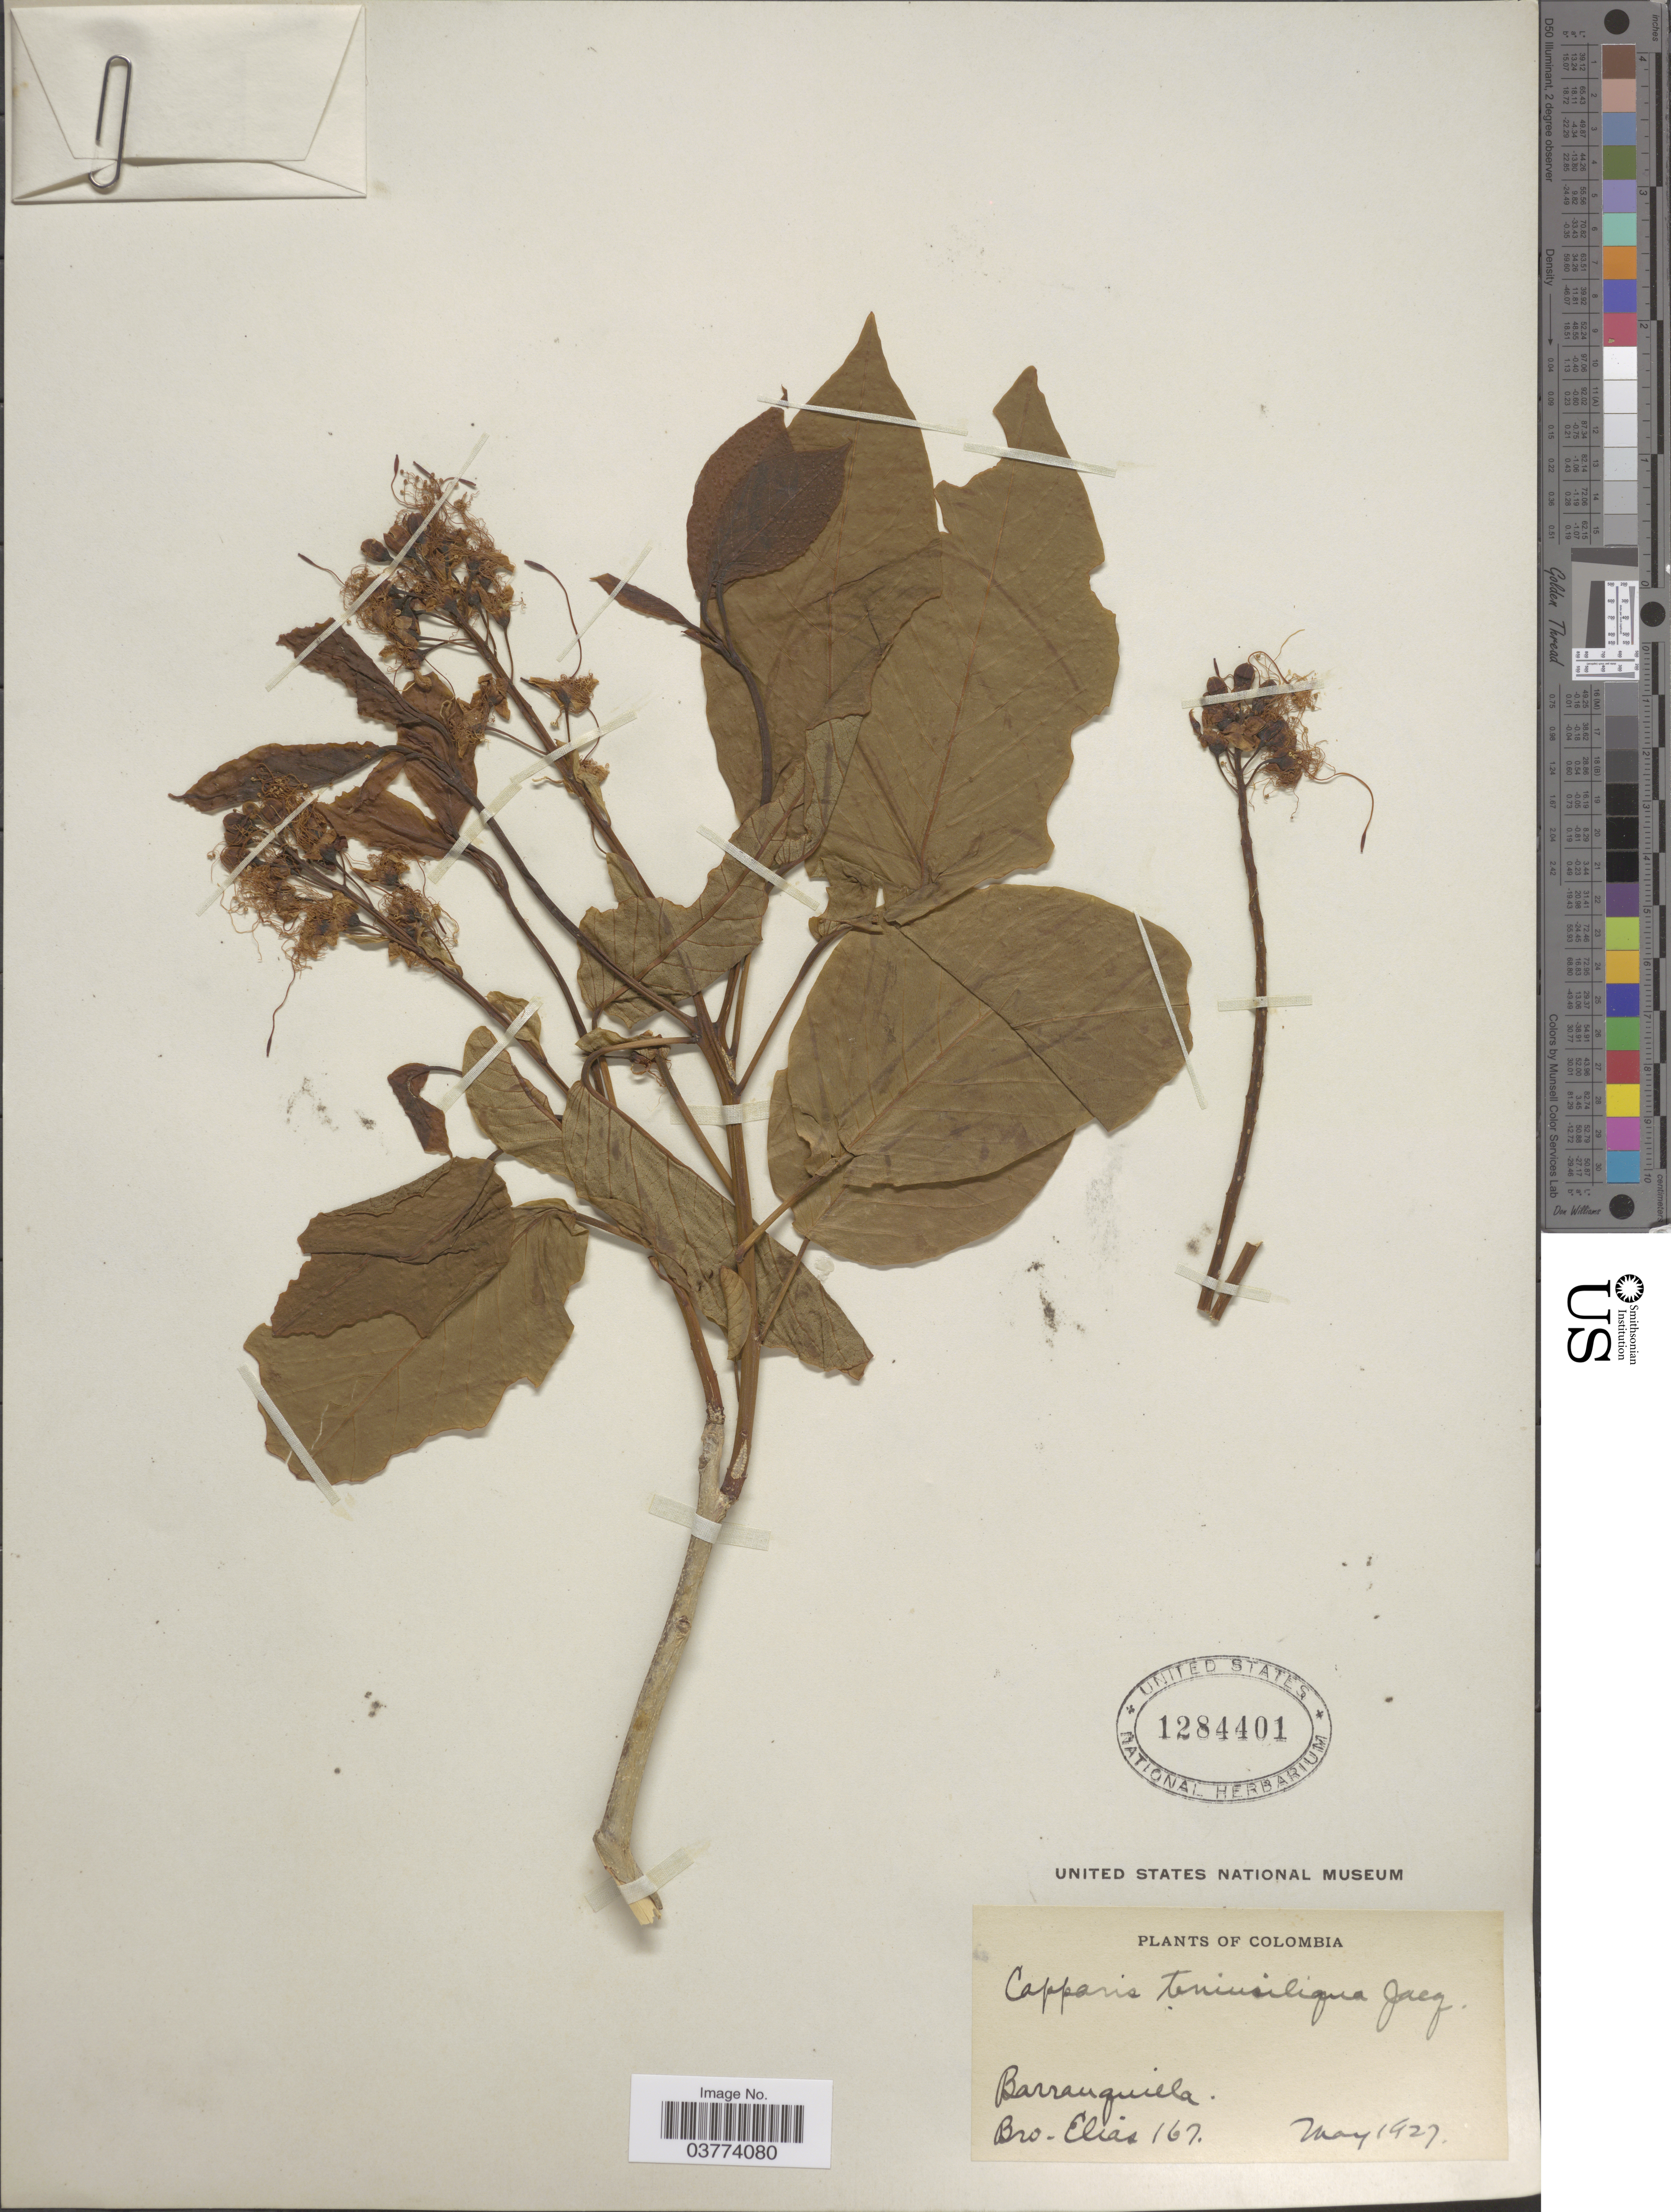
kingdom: Plantae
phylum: Tracheophyta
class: Magnoliopsida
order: Brassicales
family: Capparaceae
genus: Monilicarpa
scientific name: Monilicarpa tenuisiliqua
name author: (Jacq.) Cornejo & Iltis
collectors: Bro. Elias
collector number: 167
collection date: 1927-05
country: Colombia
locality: Barranquilla.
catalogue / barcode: US 1284401